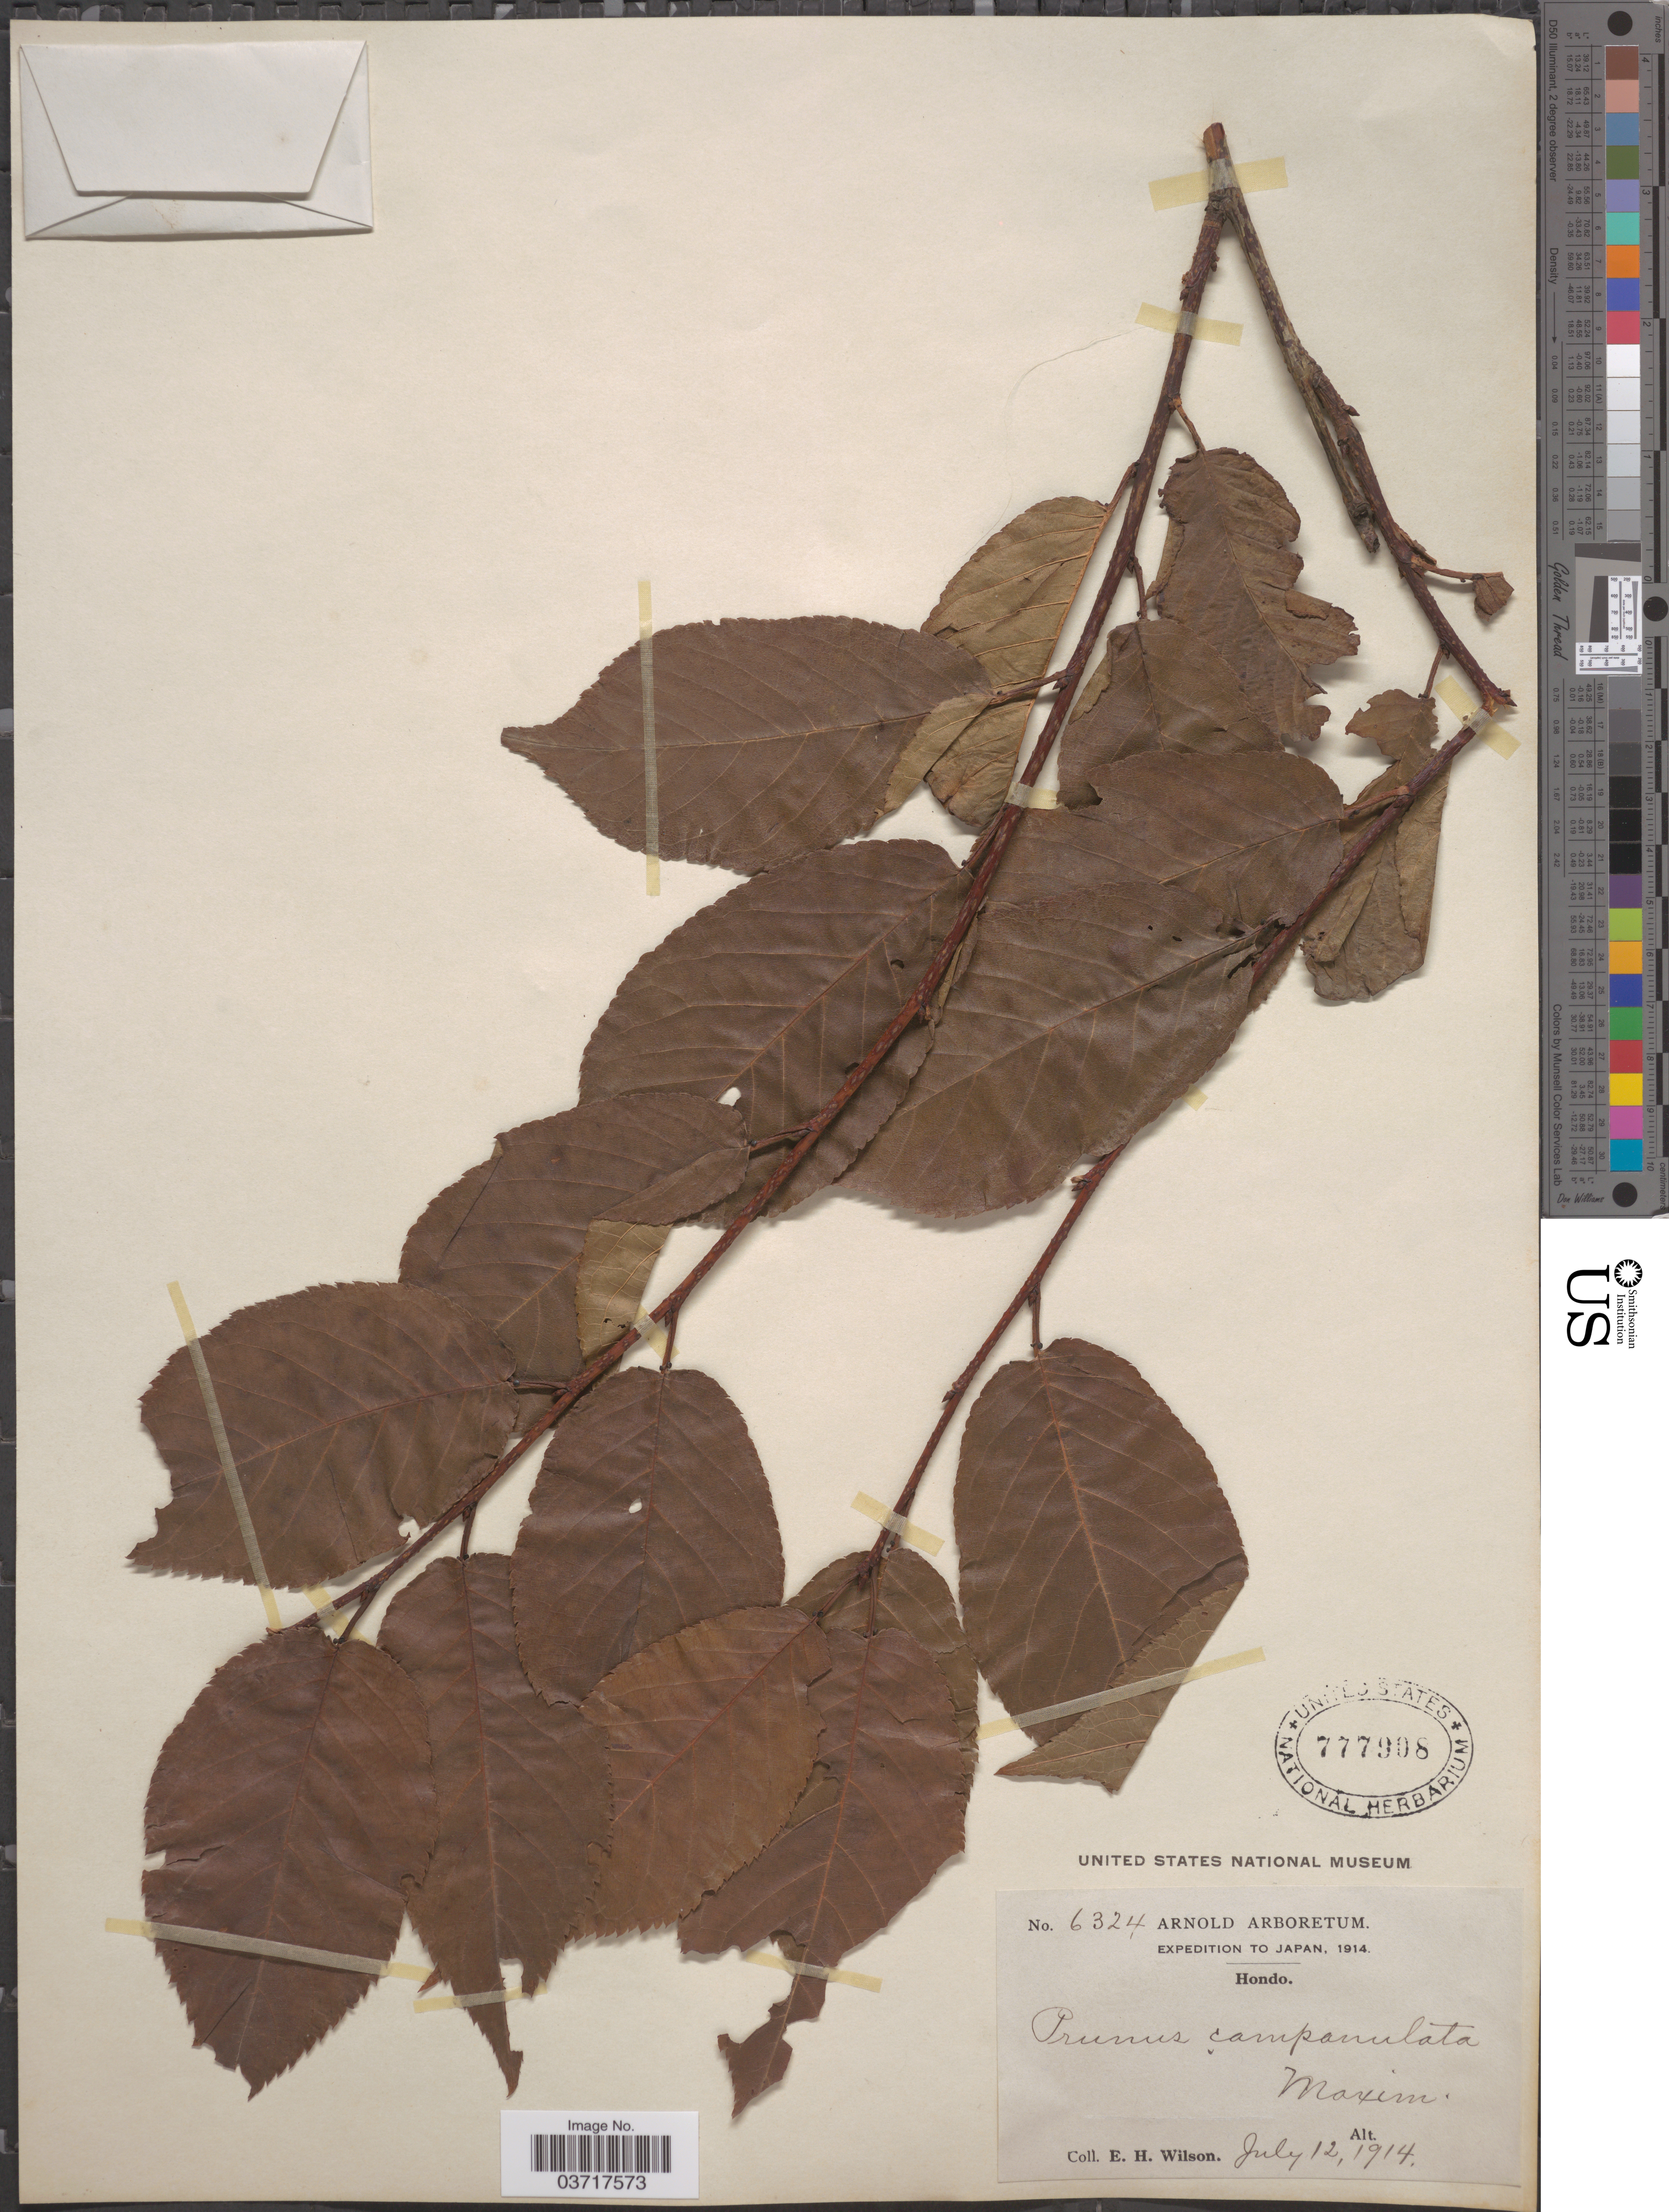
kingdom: Plantae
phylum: Tracheophyta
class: Magnoliopsida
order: Rosales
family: Rosaceae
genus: Prunus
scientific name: Prunus campanulata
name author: Maxim.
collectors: E. Wilson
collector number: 6324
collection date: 1914-07-12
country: Japan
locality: Hondo.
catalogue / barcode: US 777908